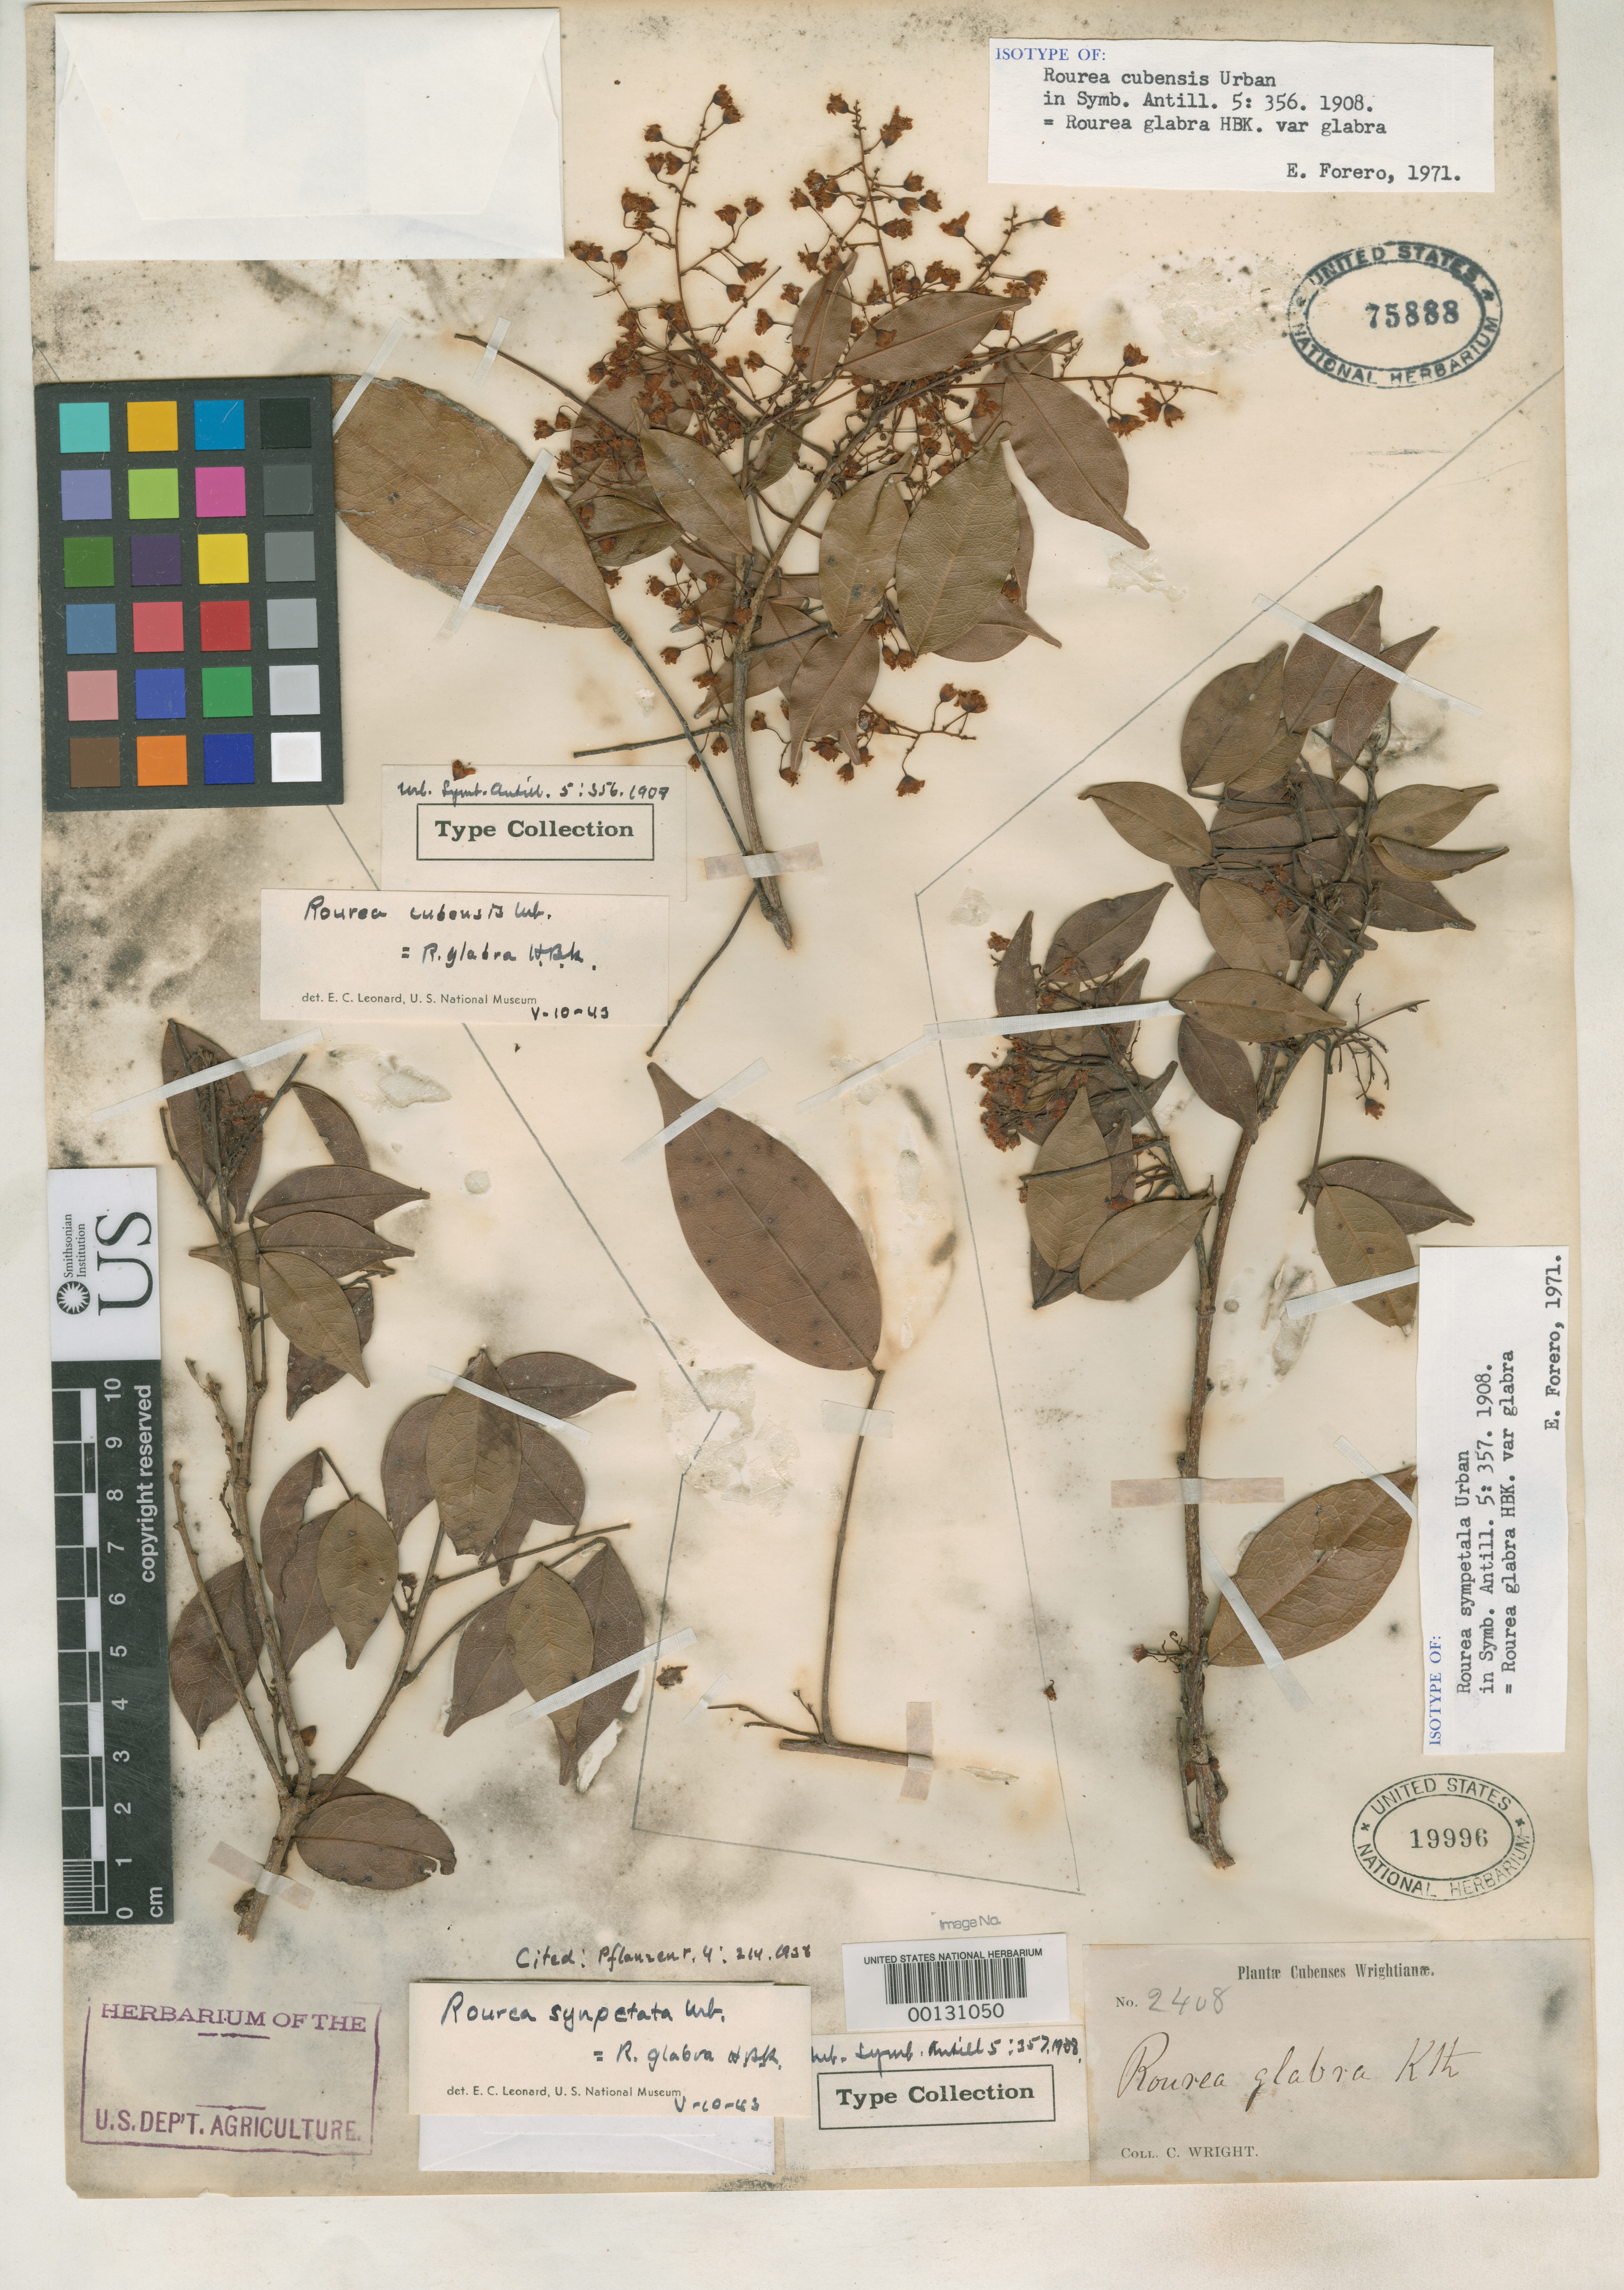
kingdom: Plantae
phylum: Tracheophyta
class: Magnoliopsida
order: Oxalidales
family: Connaraceae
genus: Rourea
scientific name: Rourea sympetala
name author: Urb.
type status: Isotype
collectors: C. Wright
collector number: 2408 p.p.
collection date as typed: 1861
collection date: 1861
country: Cuba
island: Greater Antilles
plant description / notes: Rourea cubensis Urb. & Rourea sympetala Urb. are apparently based on 2 elements of the same (?) collection, Wright 2408 (or 2 collections with the same number); both elements are apparently mounted together on a single sheet. Forero (1983, Fl. Neotrop. 36) synonymizes both names under Rourea glabra Kunth var. glabra.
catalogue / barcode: US 19996